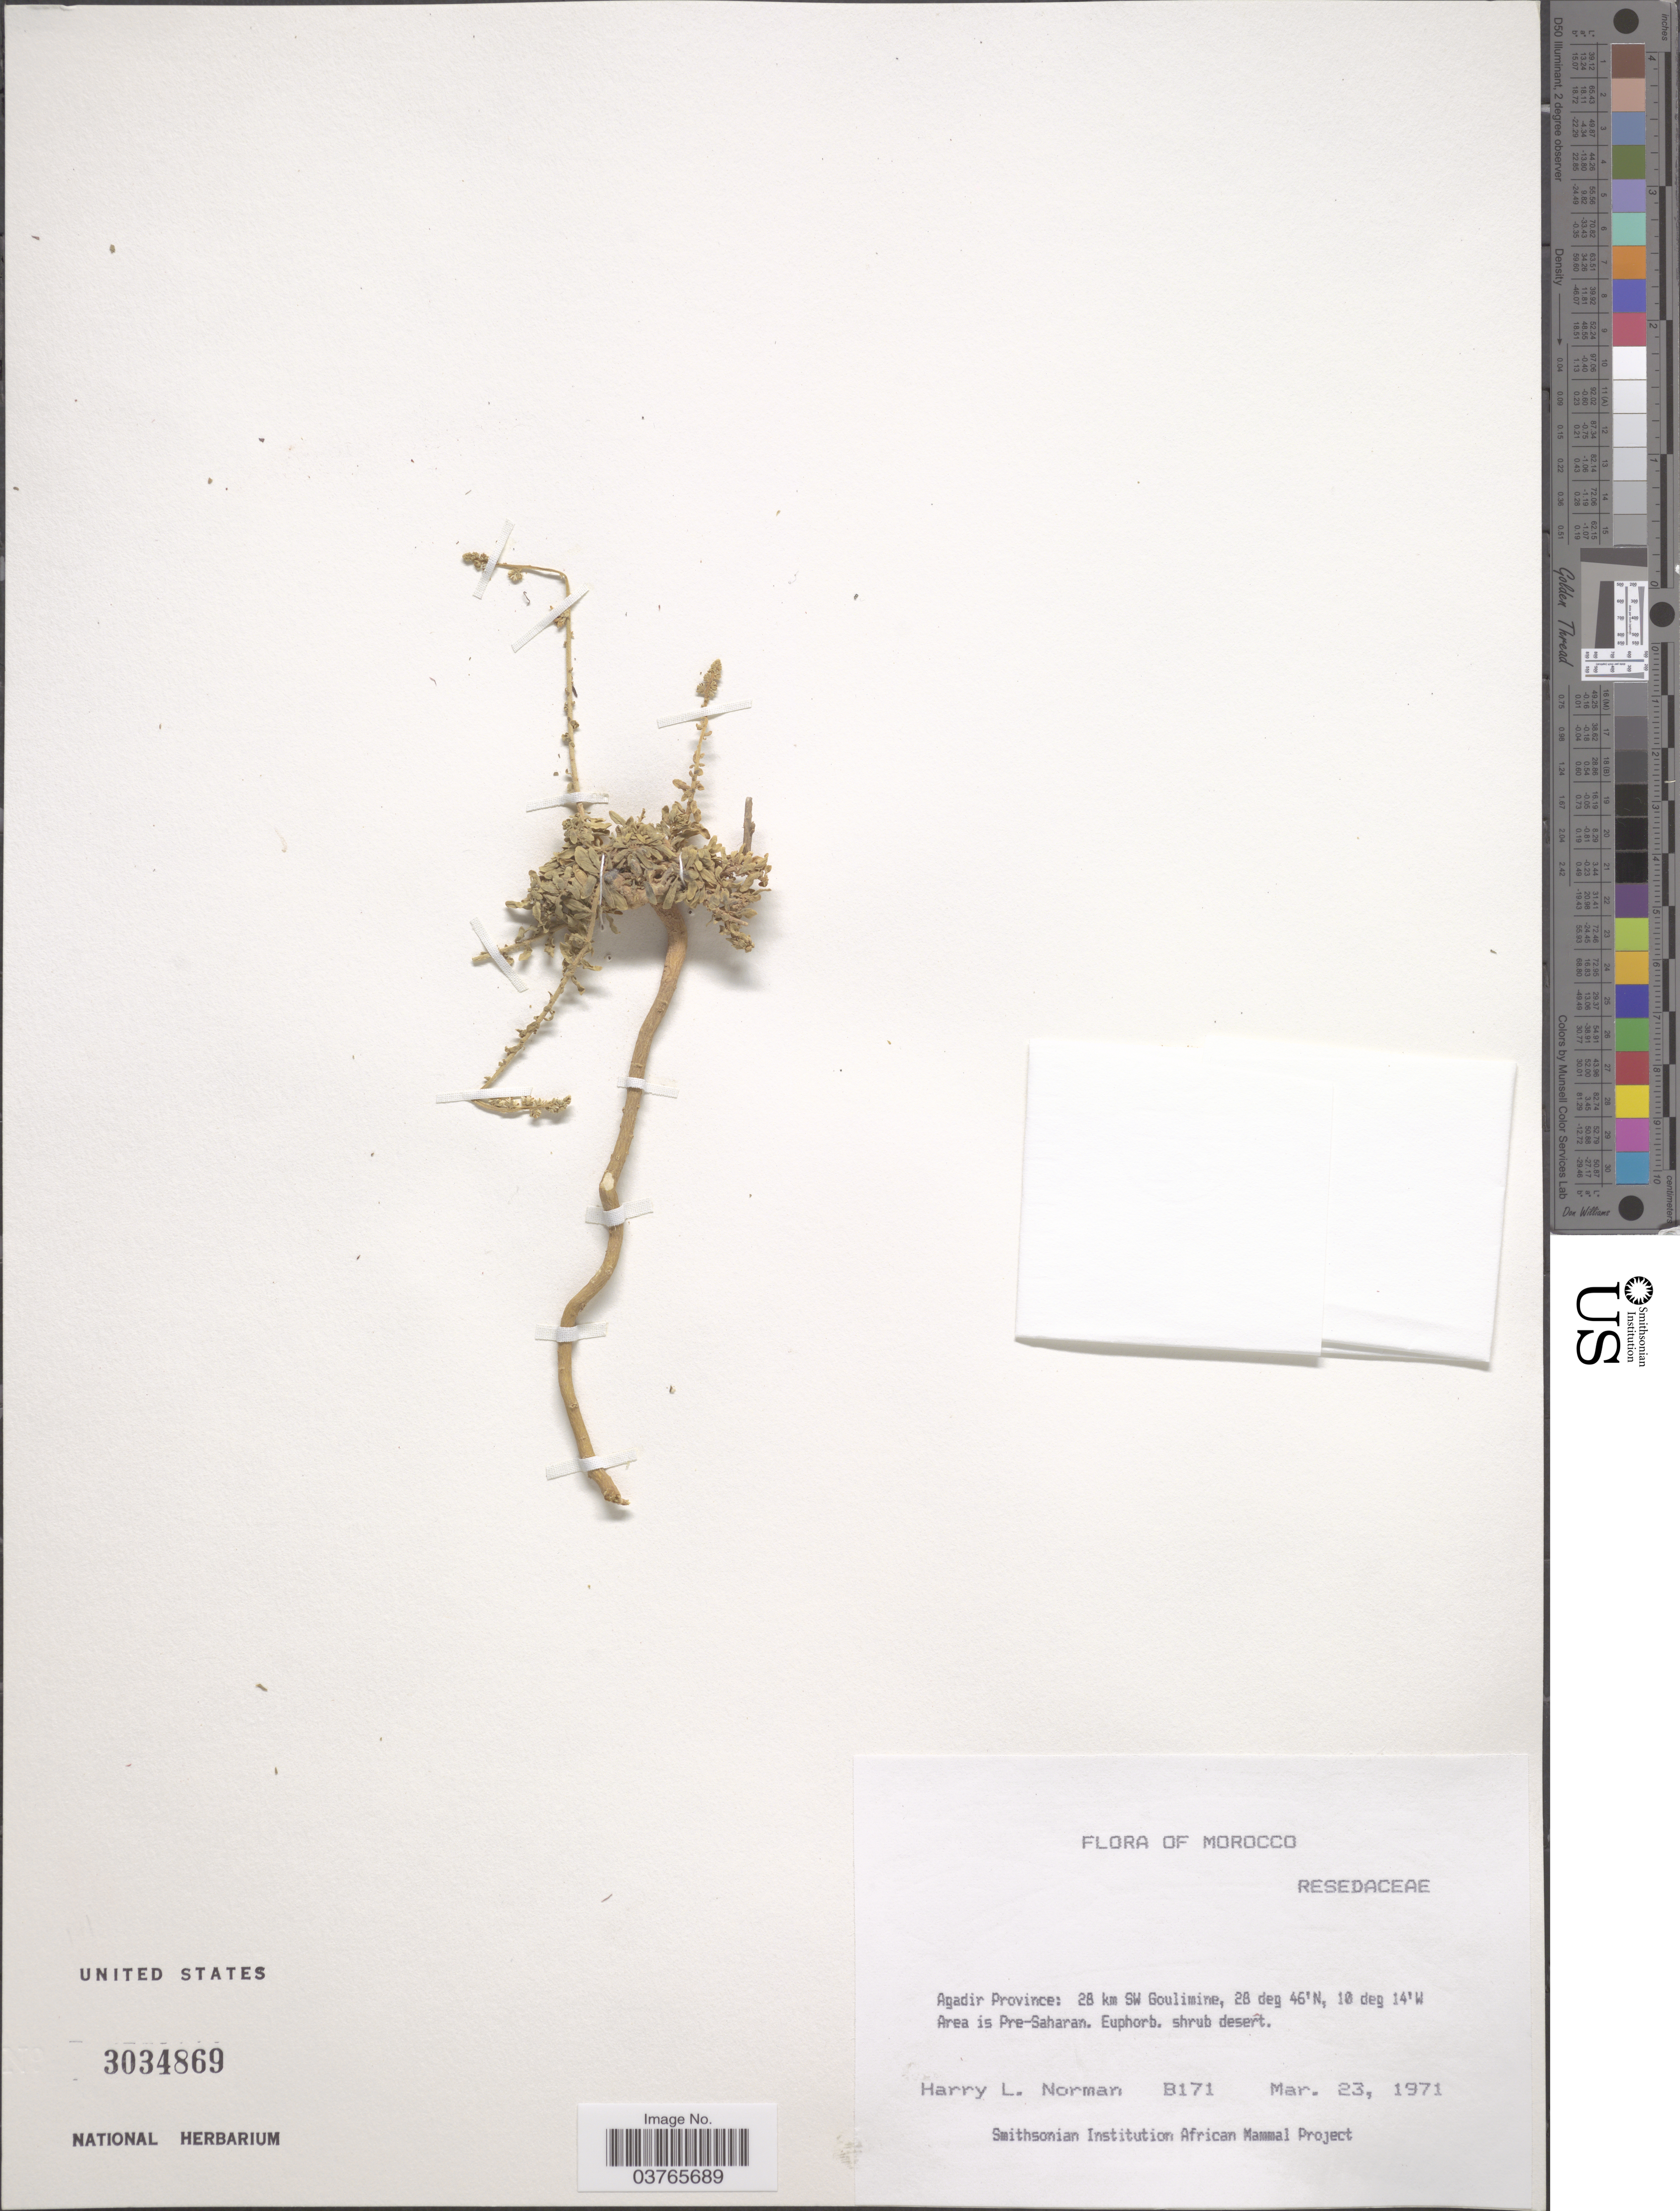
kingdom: Plantae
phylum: Tracheophyta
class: Magnoliopsida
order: Brassicales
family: Resedaceae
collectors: Norman, H.L.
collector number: B171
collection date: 1971-03-23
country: Morocco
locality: Agadir Province: 28 km SW Goulimine. Area is Pre-Saharan. Euphorb.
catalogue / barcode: US 3034869